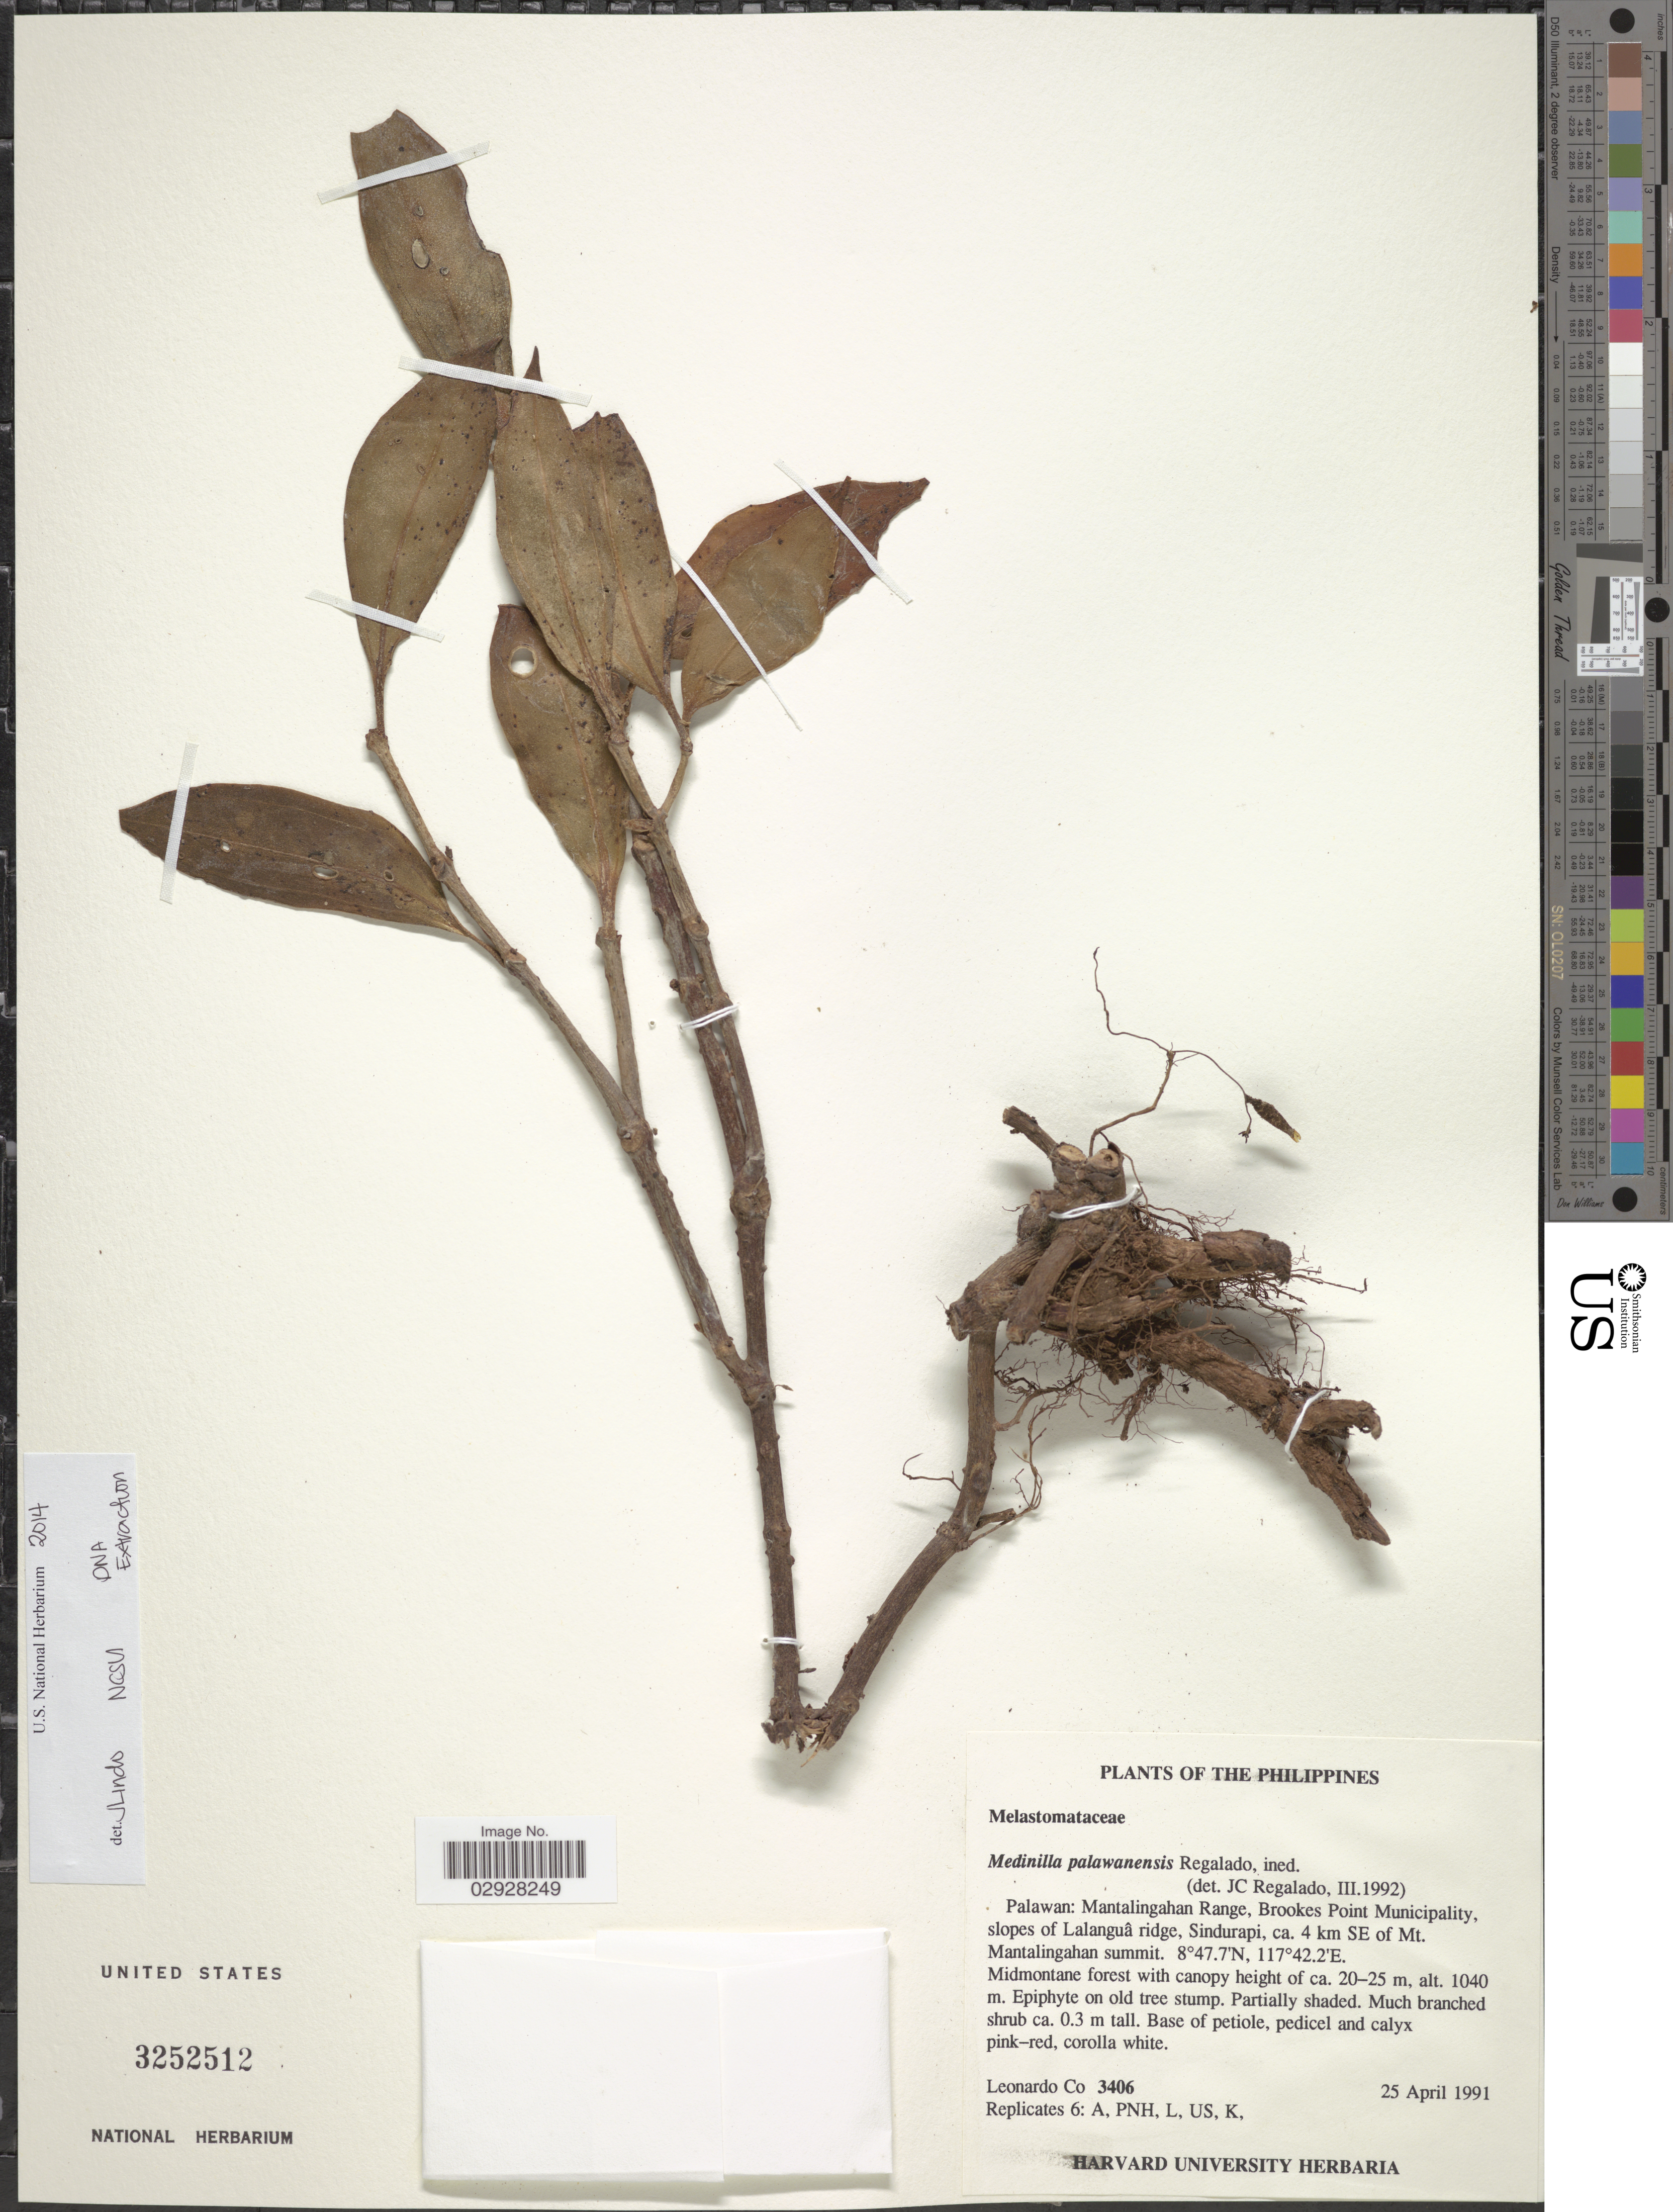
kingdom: Plantae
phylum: Tracheophyta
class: Magnoliopsida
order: Myrtales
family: Melastomataceae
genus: Medinilla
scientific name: Medinilla palawanensis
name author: Regalado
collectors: L. Co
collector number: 3406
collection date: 1991-04-25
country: Philippines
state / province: Mimaropa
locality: Palawan: Mantalingahan Range, Brookes Point Municipality, slopes of Lalanguâ ridge, Sindurapi, ca. 4 km SE of Mt. Mantalingahan summit.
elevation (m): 1040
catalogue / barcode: US 3252512